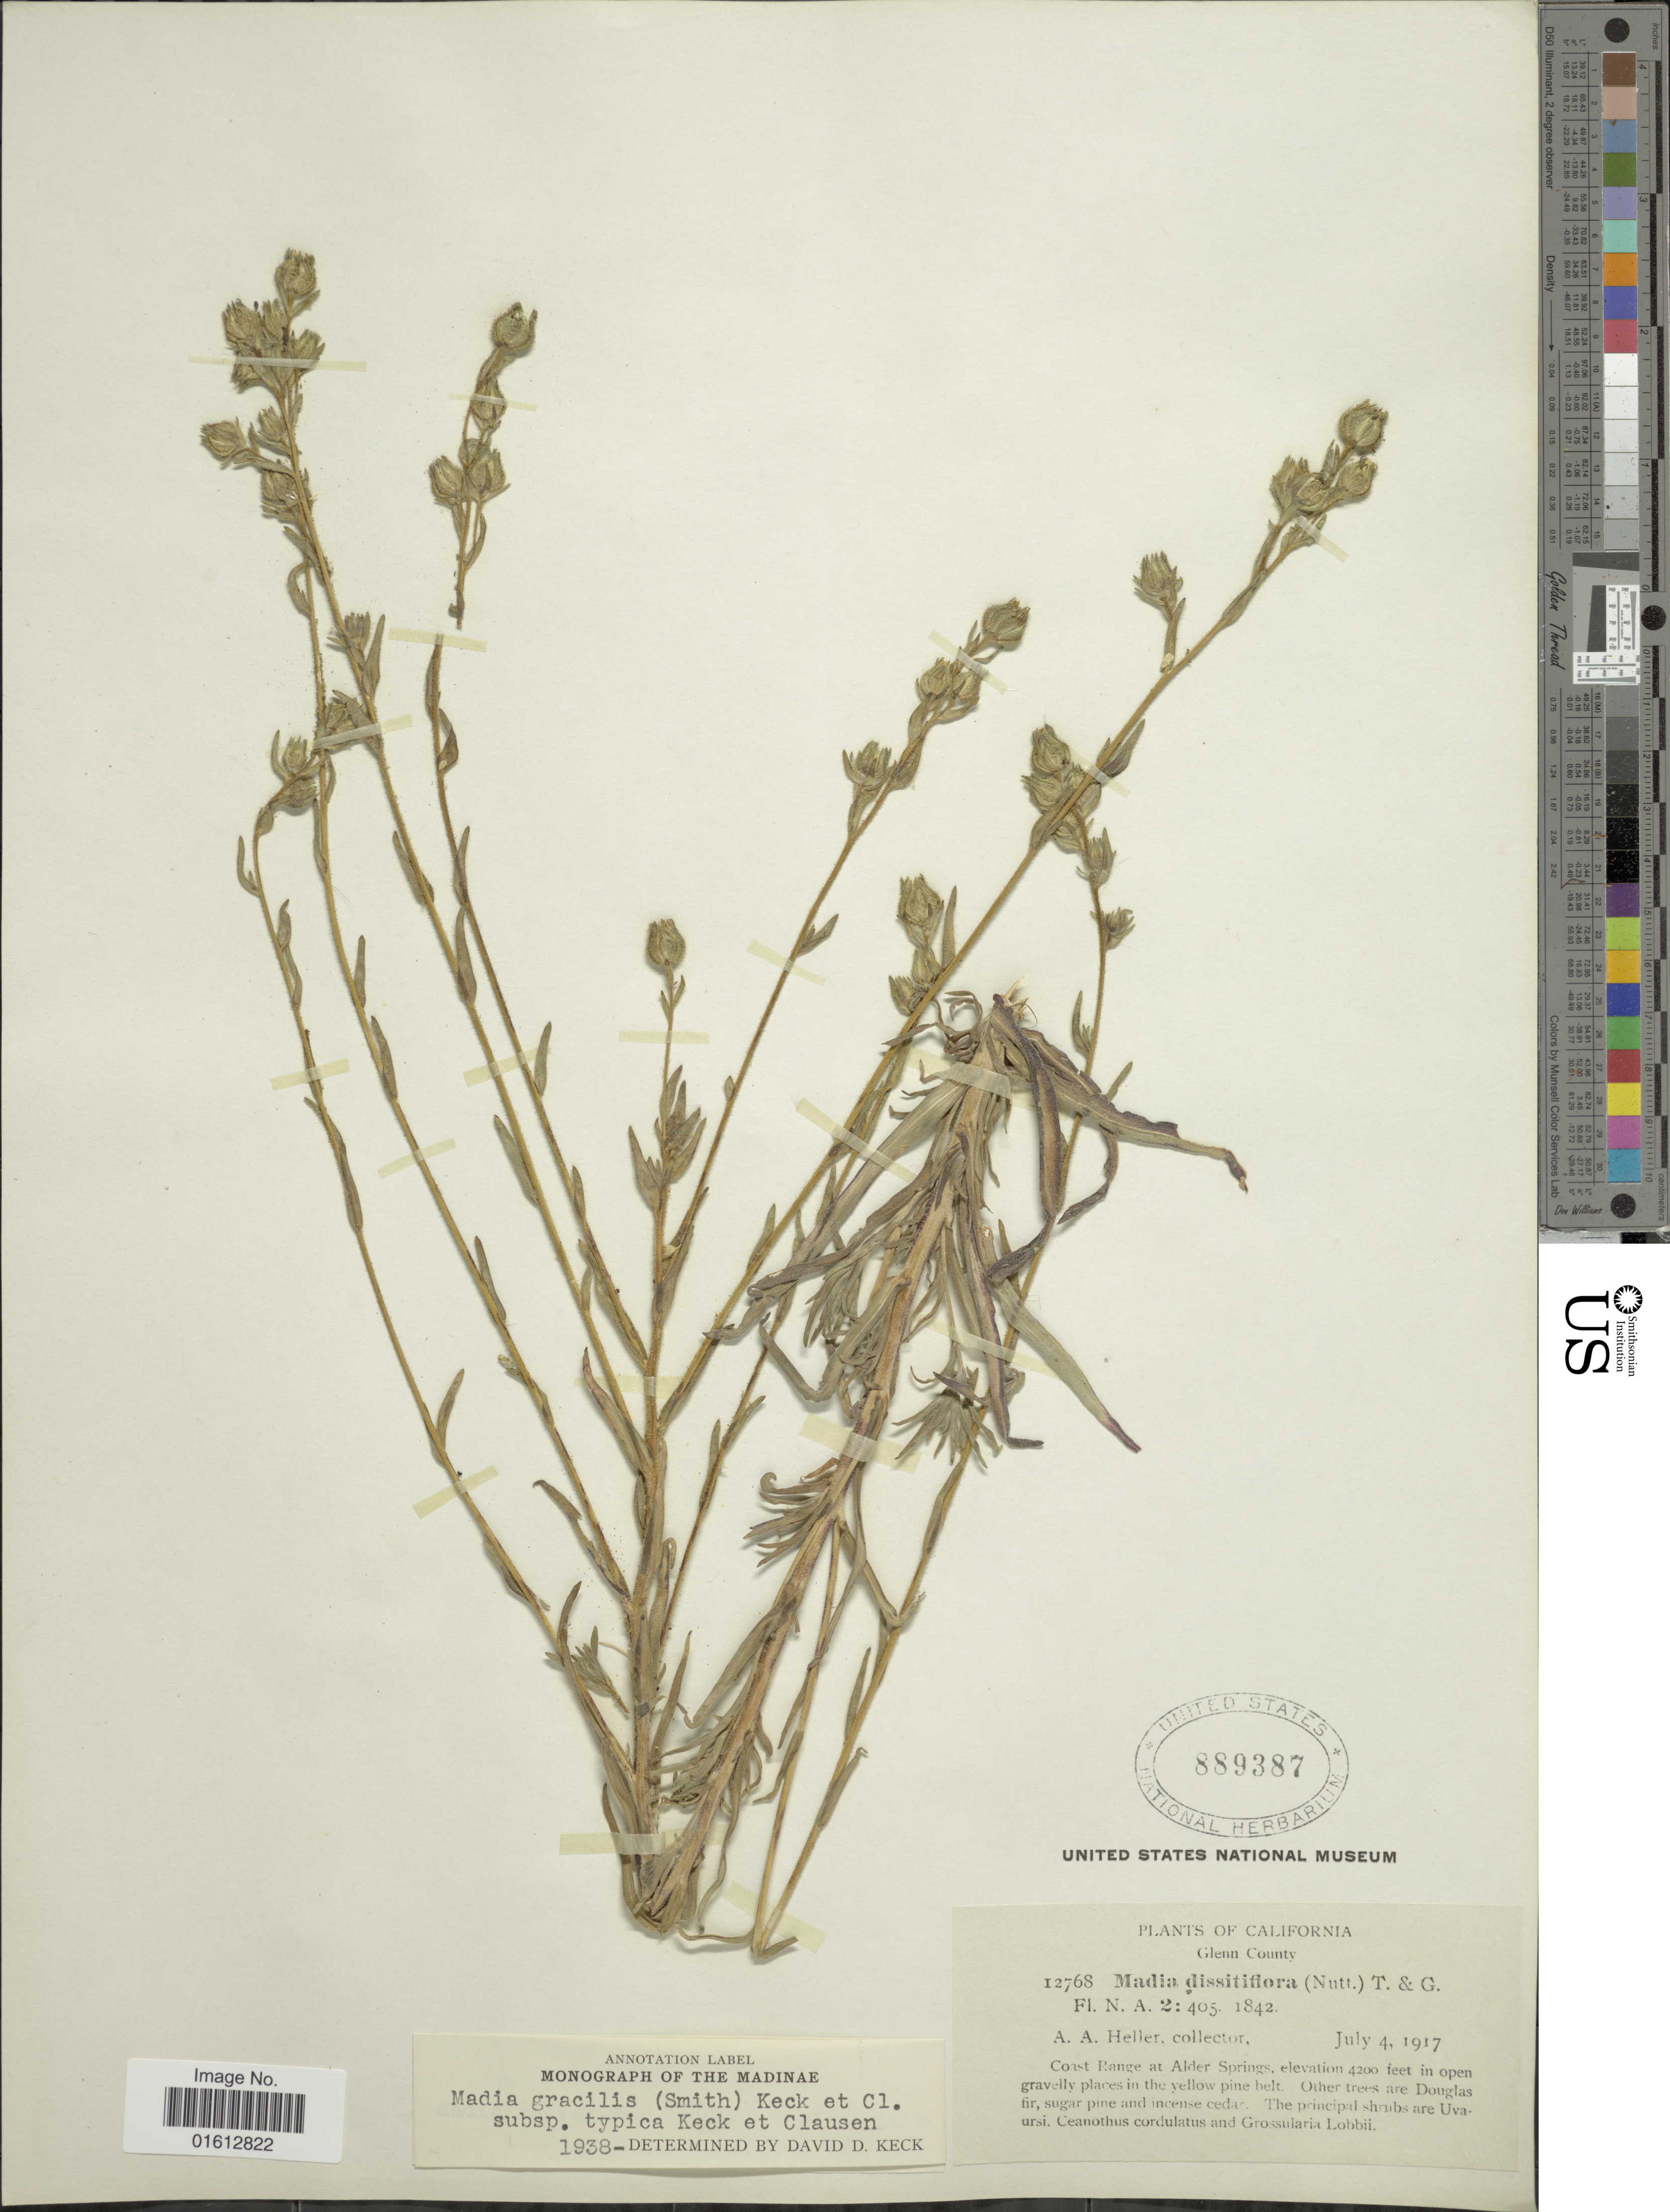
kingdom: Plantae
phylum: Tracheophyta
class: Magnoliopsida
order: Asterales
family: Asteraceae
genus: Madia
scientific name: Madia gracilis subsp. gracilis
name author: (Sm.) D.D. Keck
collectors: A. A. Heller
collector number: I2768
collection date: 1917-07-04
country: United States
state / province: California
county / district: Glenn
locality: California, Glenn County, Coast Range at Alder Springs.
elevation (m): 1280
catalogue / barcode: US 889387